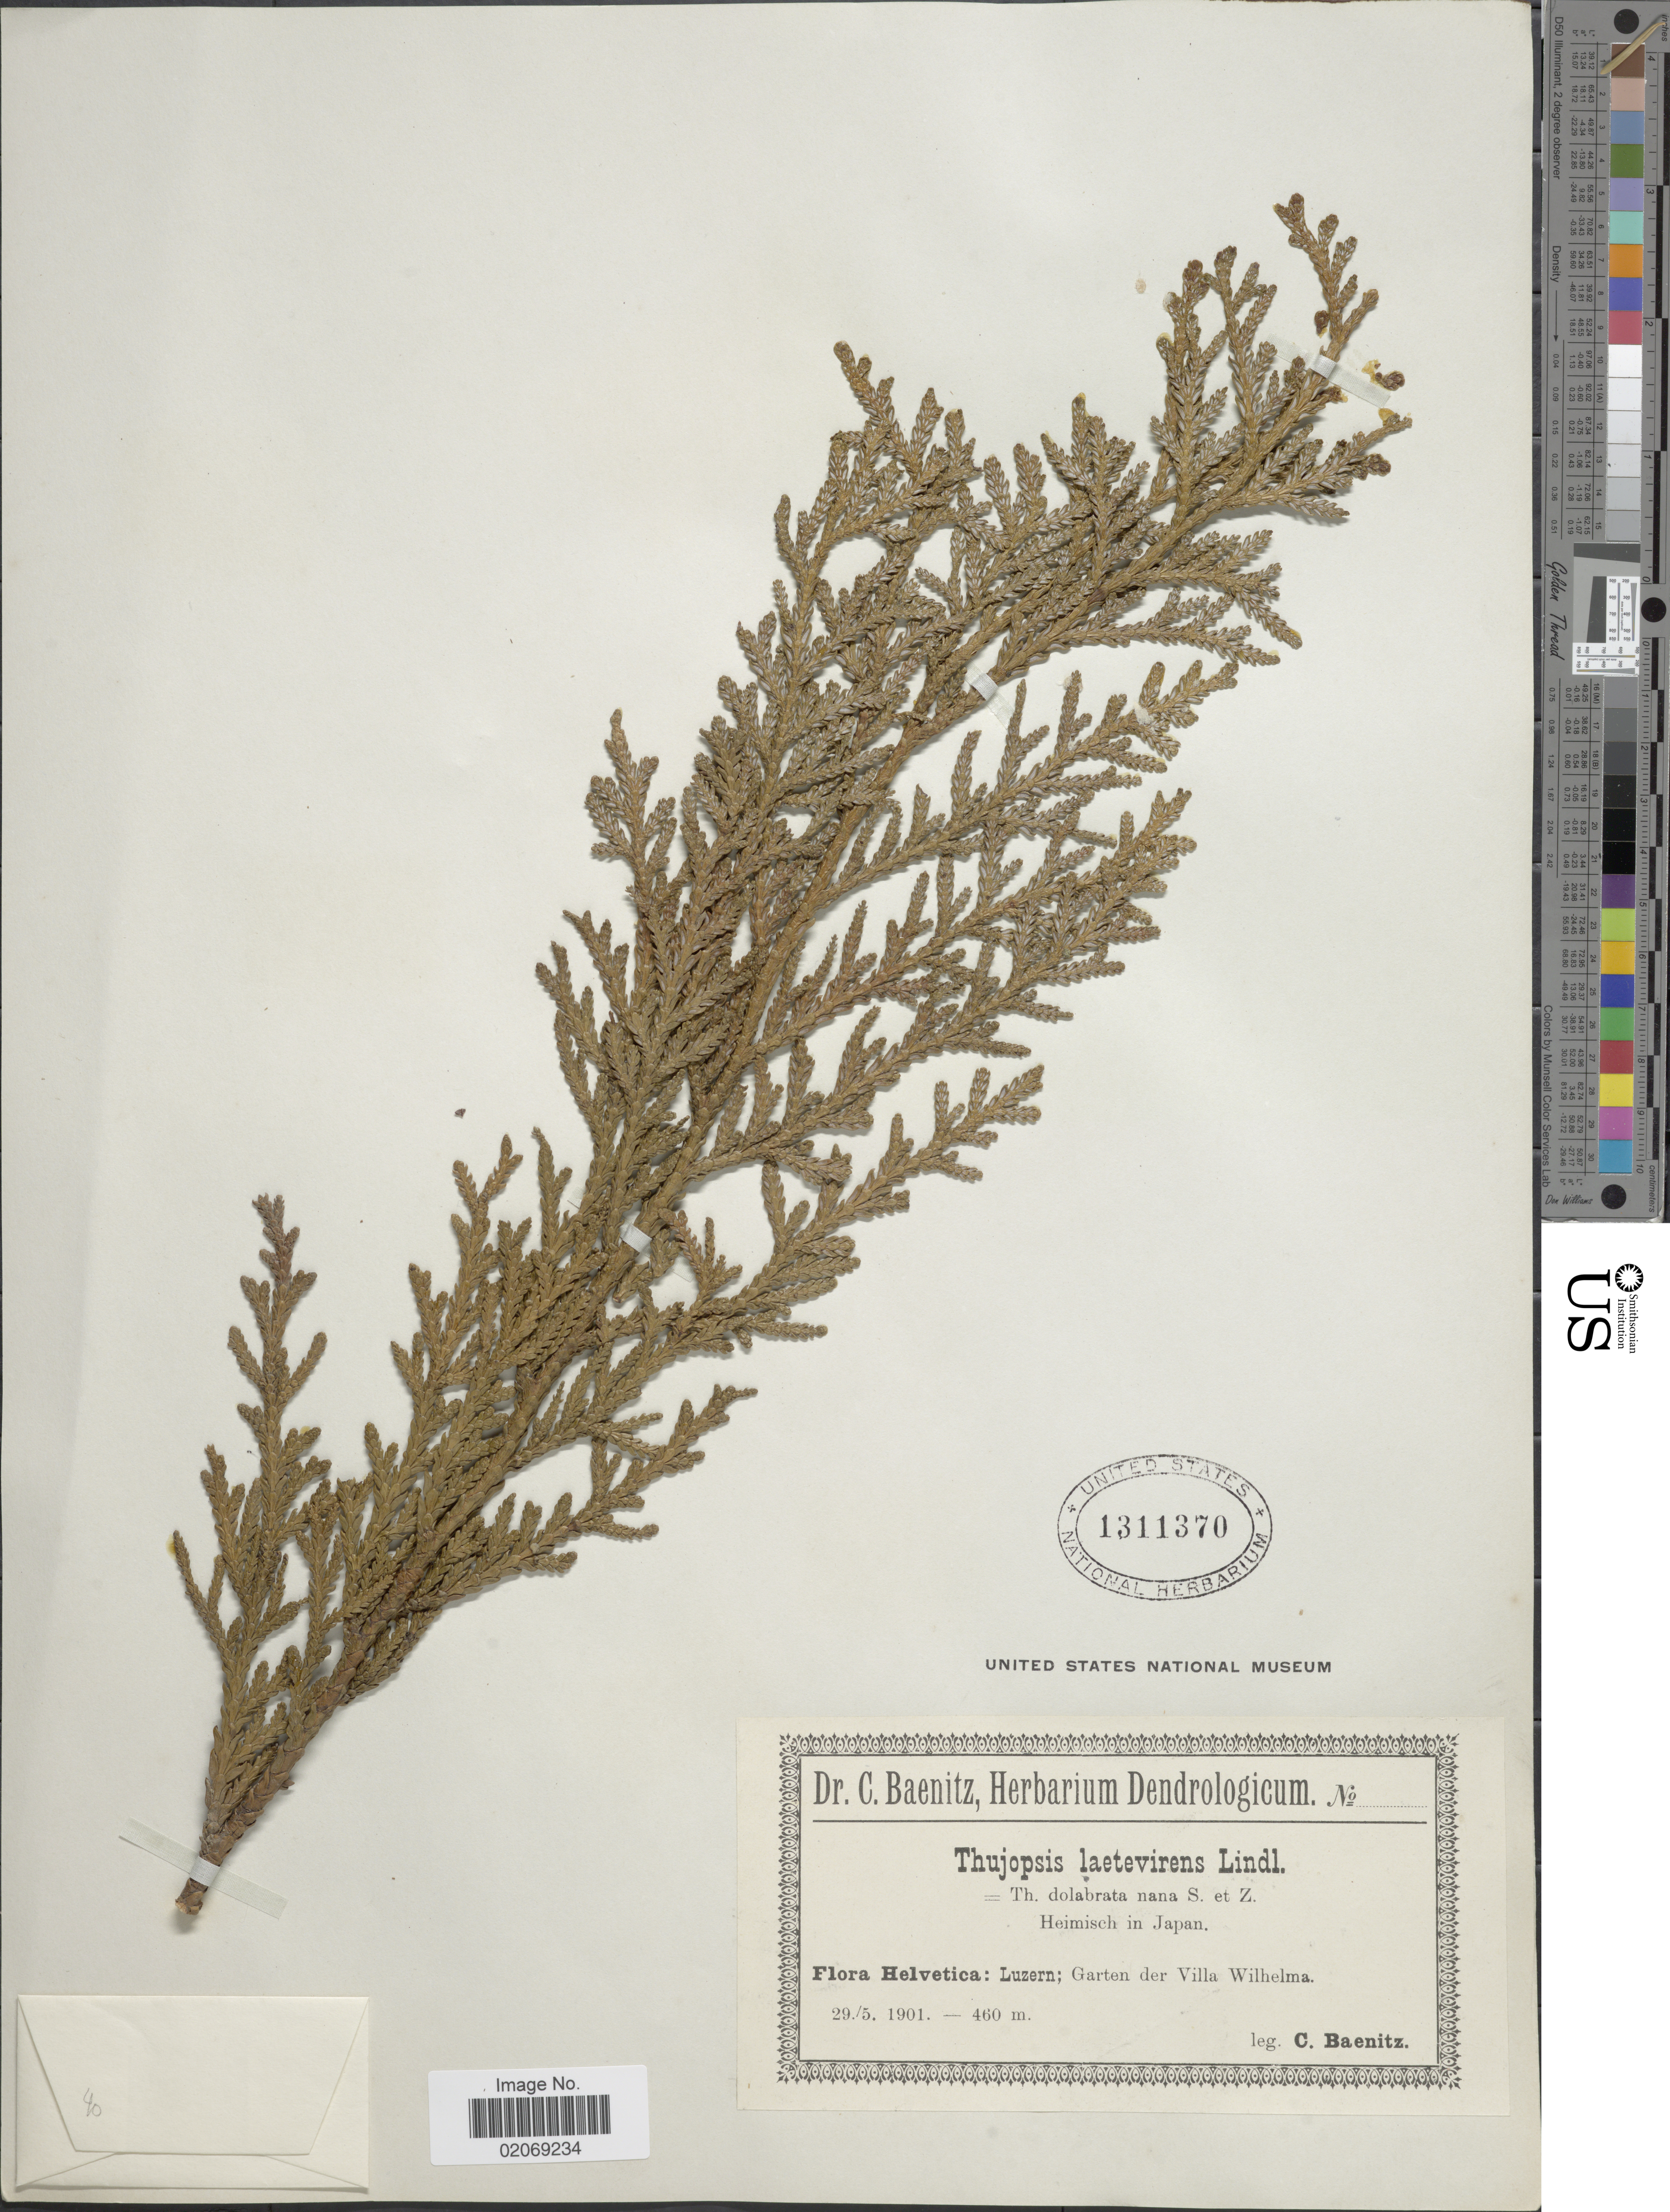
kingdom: Plantae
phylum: Tracheophyta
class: Pinopsida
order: Pinales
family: Cupressaceae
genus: Thujopsis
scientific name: Thujopsis dolabrata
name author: (Thunb. ex L. f.) Siebold & Zucc.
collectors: C. G. Baenitz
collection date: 1901-05-29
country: Switzerland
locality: Heimisch in Japan. Helvetica: Luzern; Garten der Villa Wilhelma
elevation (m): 460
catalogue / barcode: US 1311370